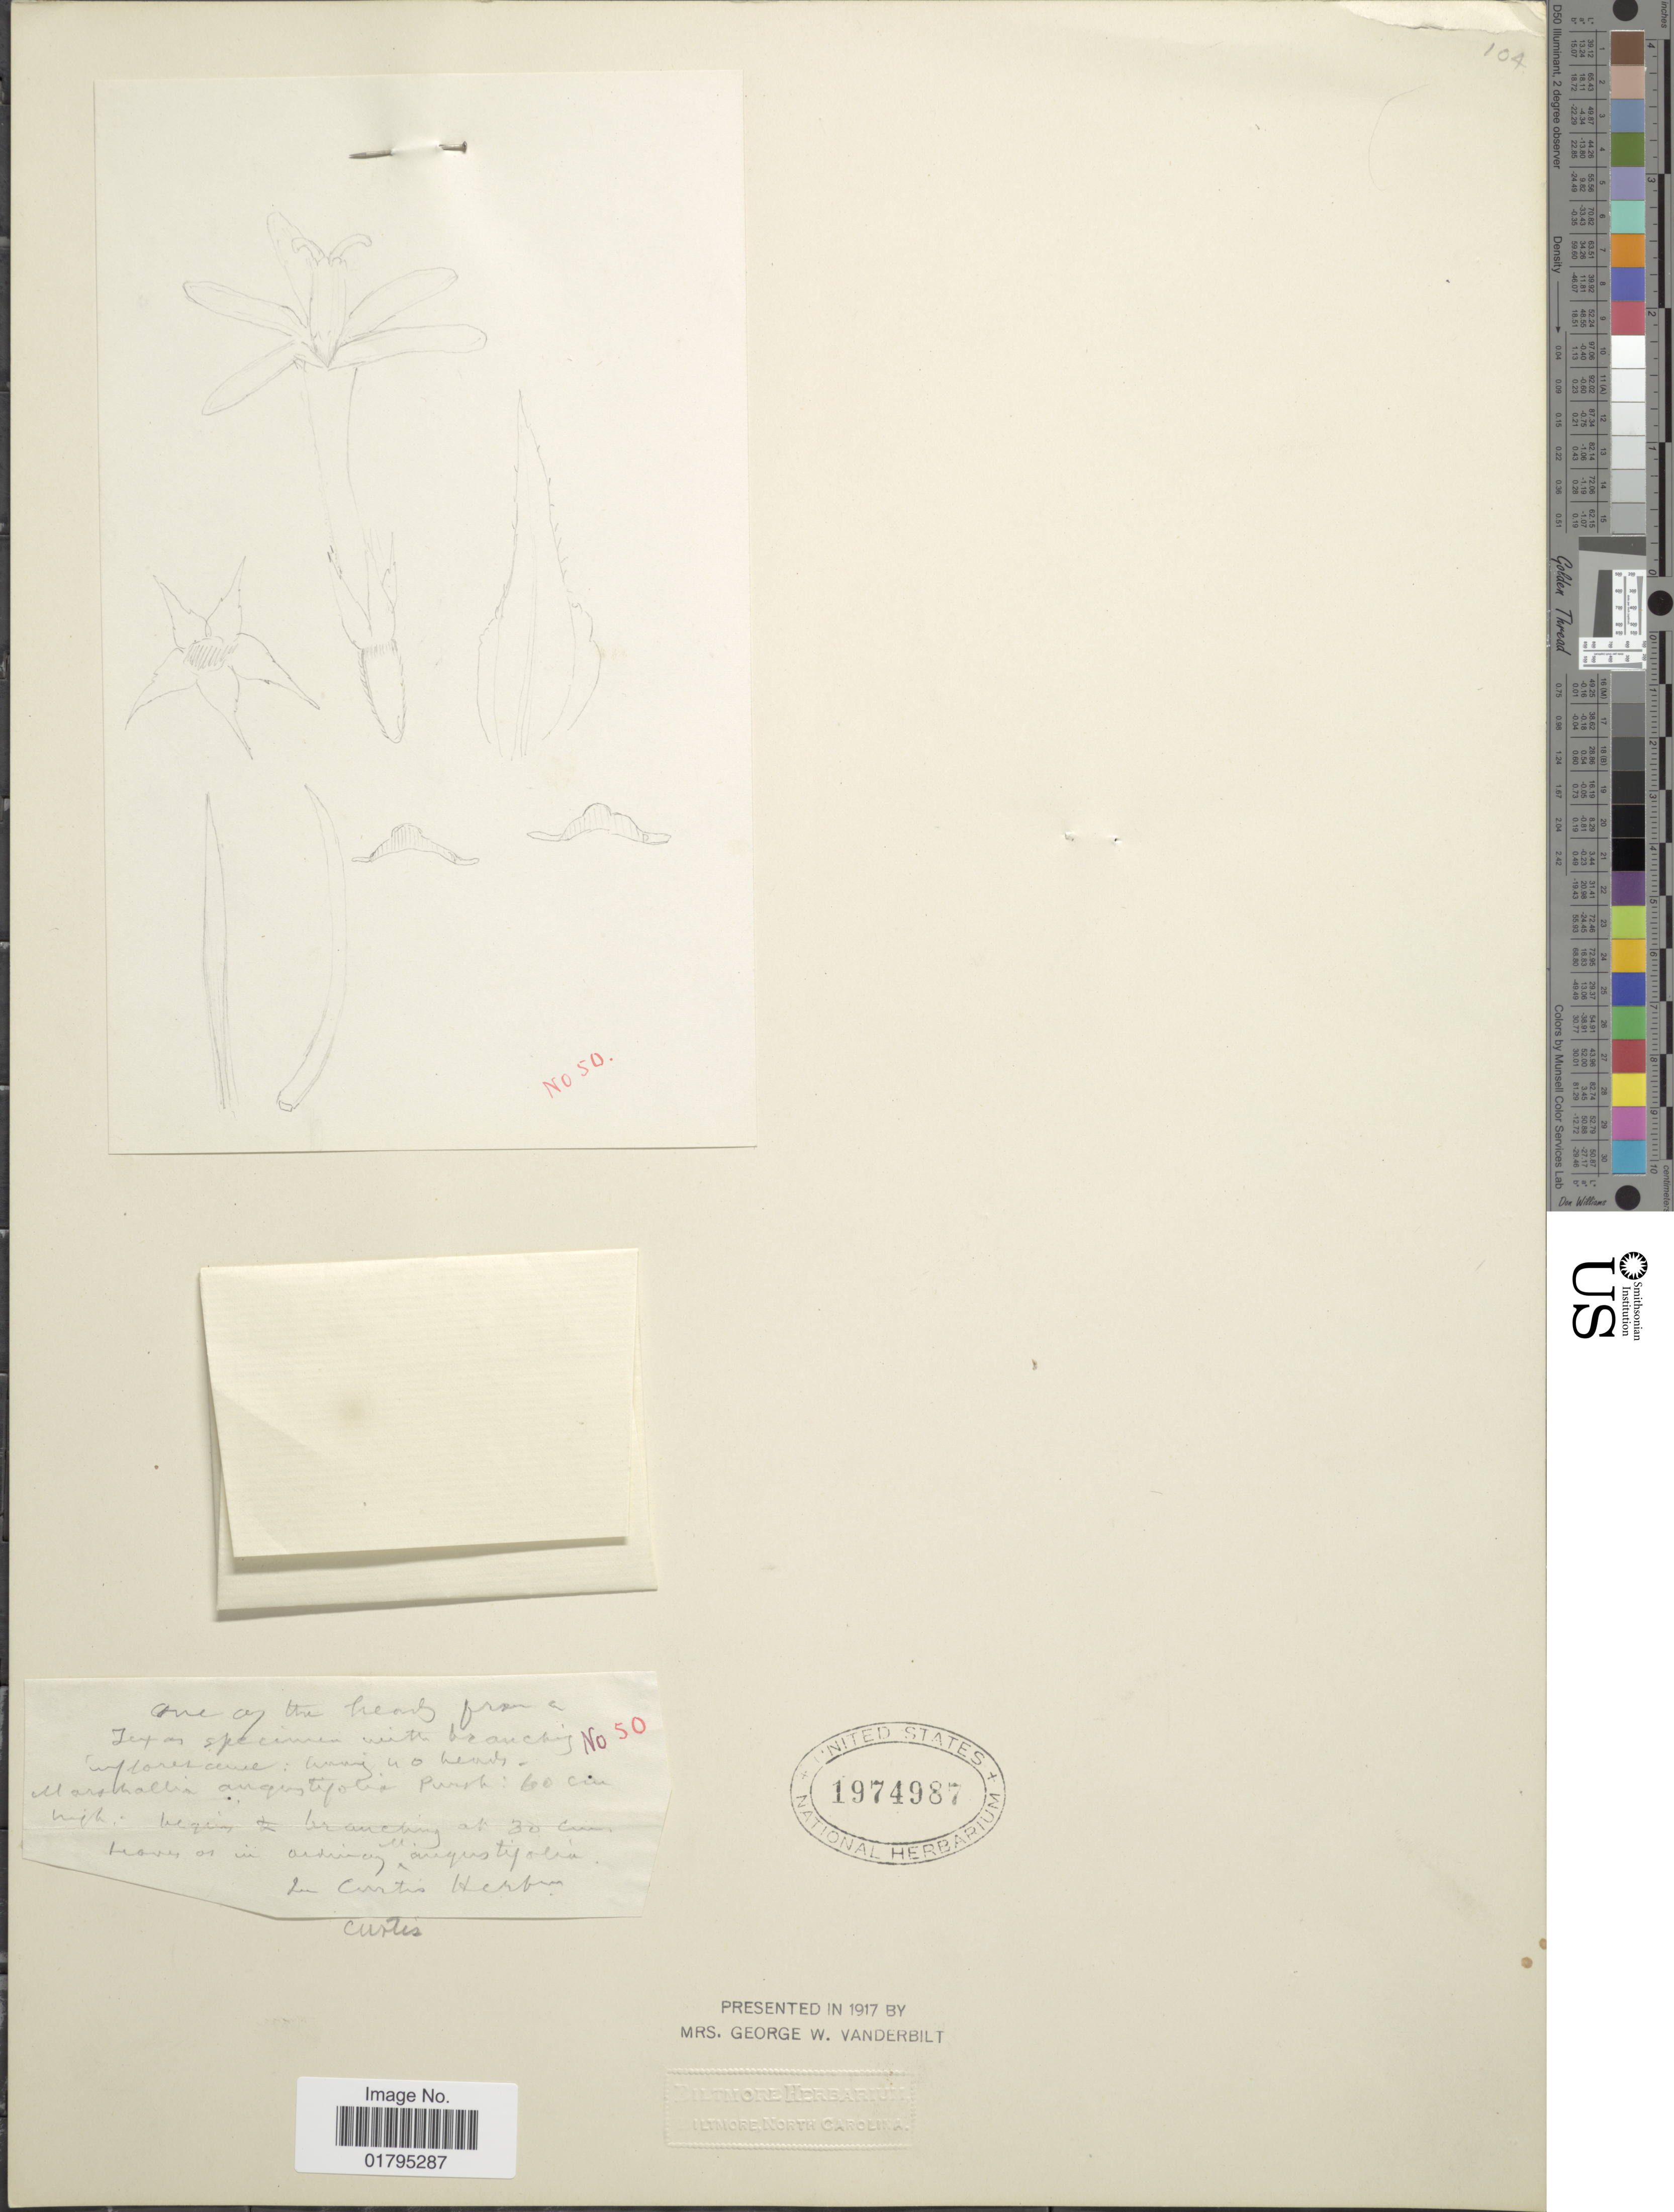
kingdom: Plantae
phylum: Tracheophyta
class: Magnoliopsida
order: Asterales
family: Asteraceae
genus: Marshallia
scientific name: Marshallia caespitosa var. caespitosa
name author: Nutt. ex DC.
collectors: ex herb. Dr. Klatt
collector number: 50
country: United States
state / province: Texas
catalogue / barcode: US 1974987